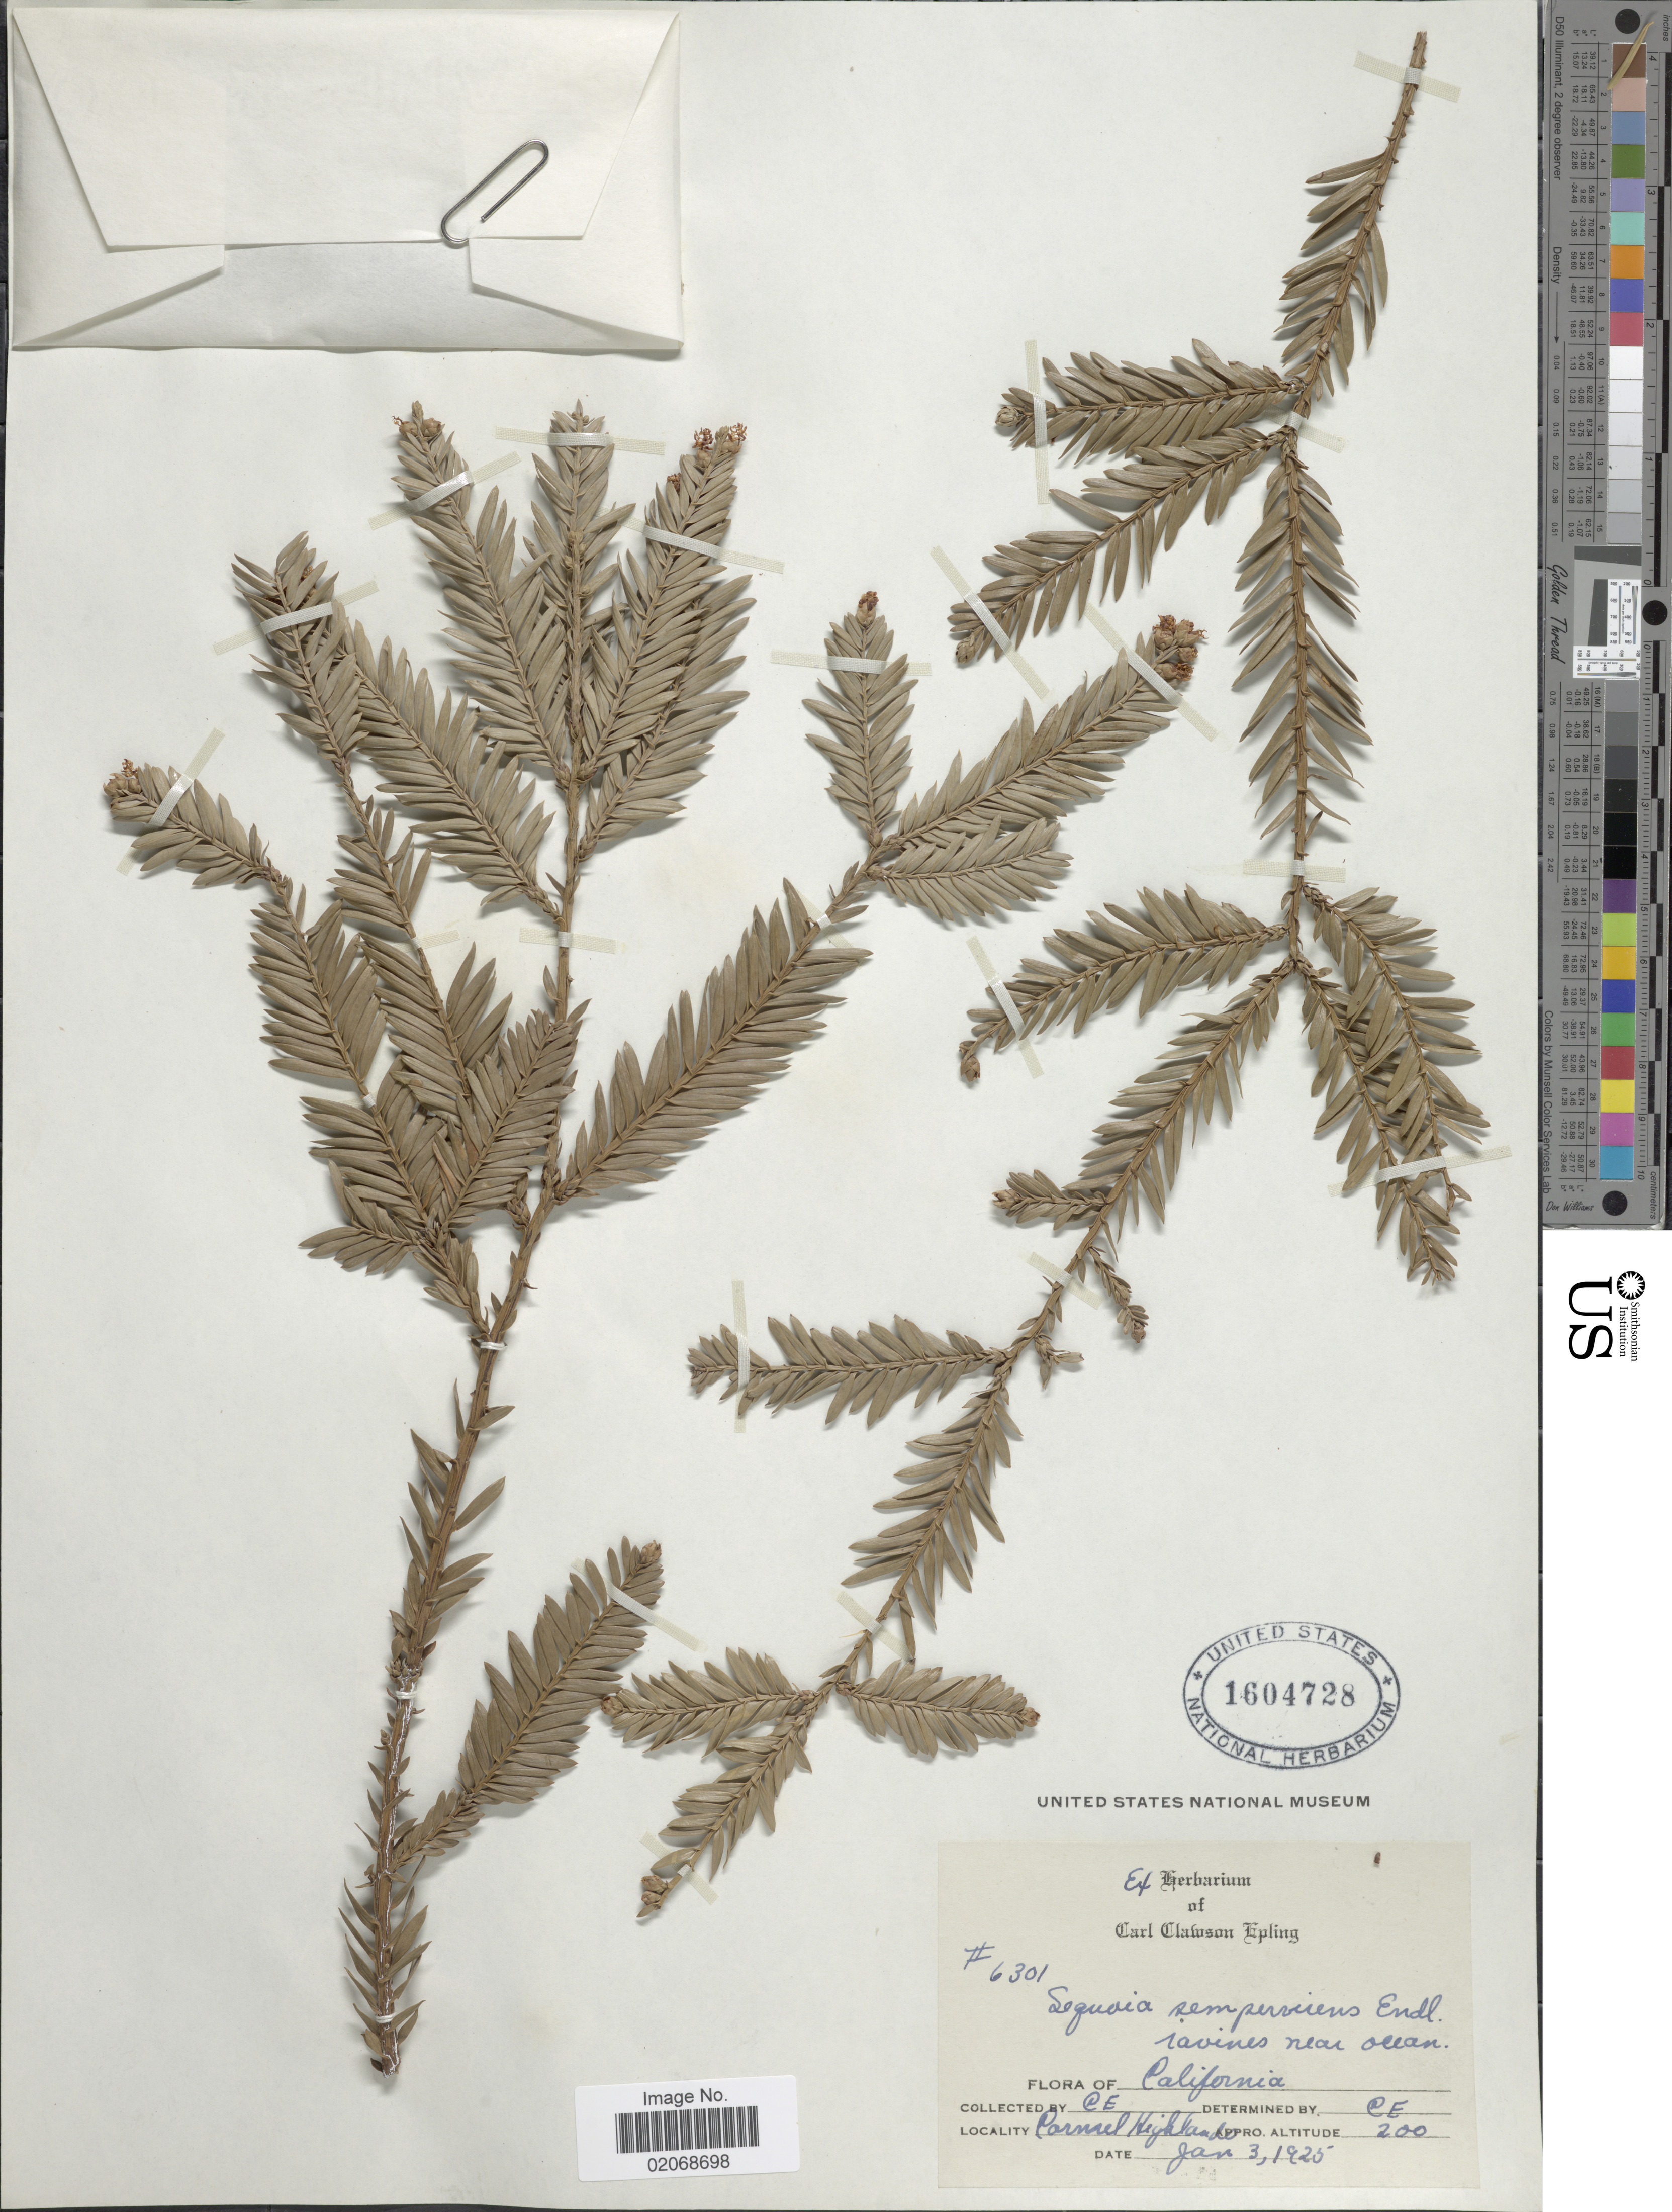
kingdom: Plantae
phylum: Tracheophyta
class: Pinopsida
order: Pinales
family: Cupressaceae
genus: Sequoia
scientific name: Sequoia sempervirens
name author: (D. Don) Endl.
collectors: C. C. Epling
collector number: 6301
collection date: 1925-01-03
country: United States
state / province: California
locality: Cornel Highlands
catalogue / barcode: US 1604728